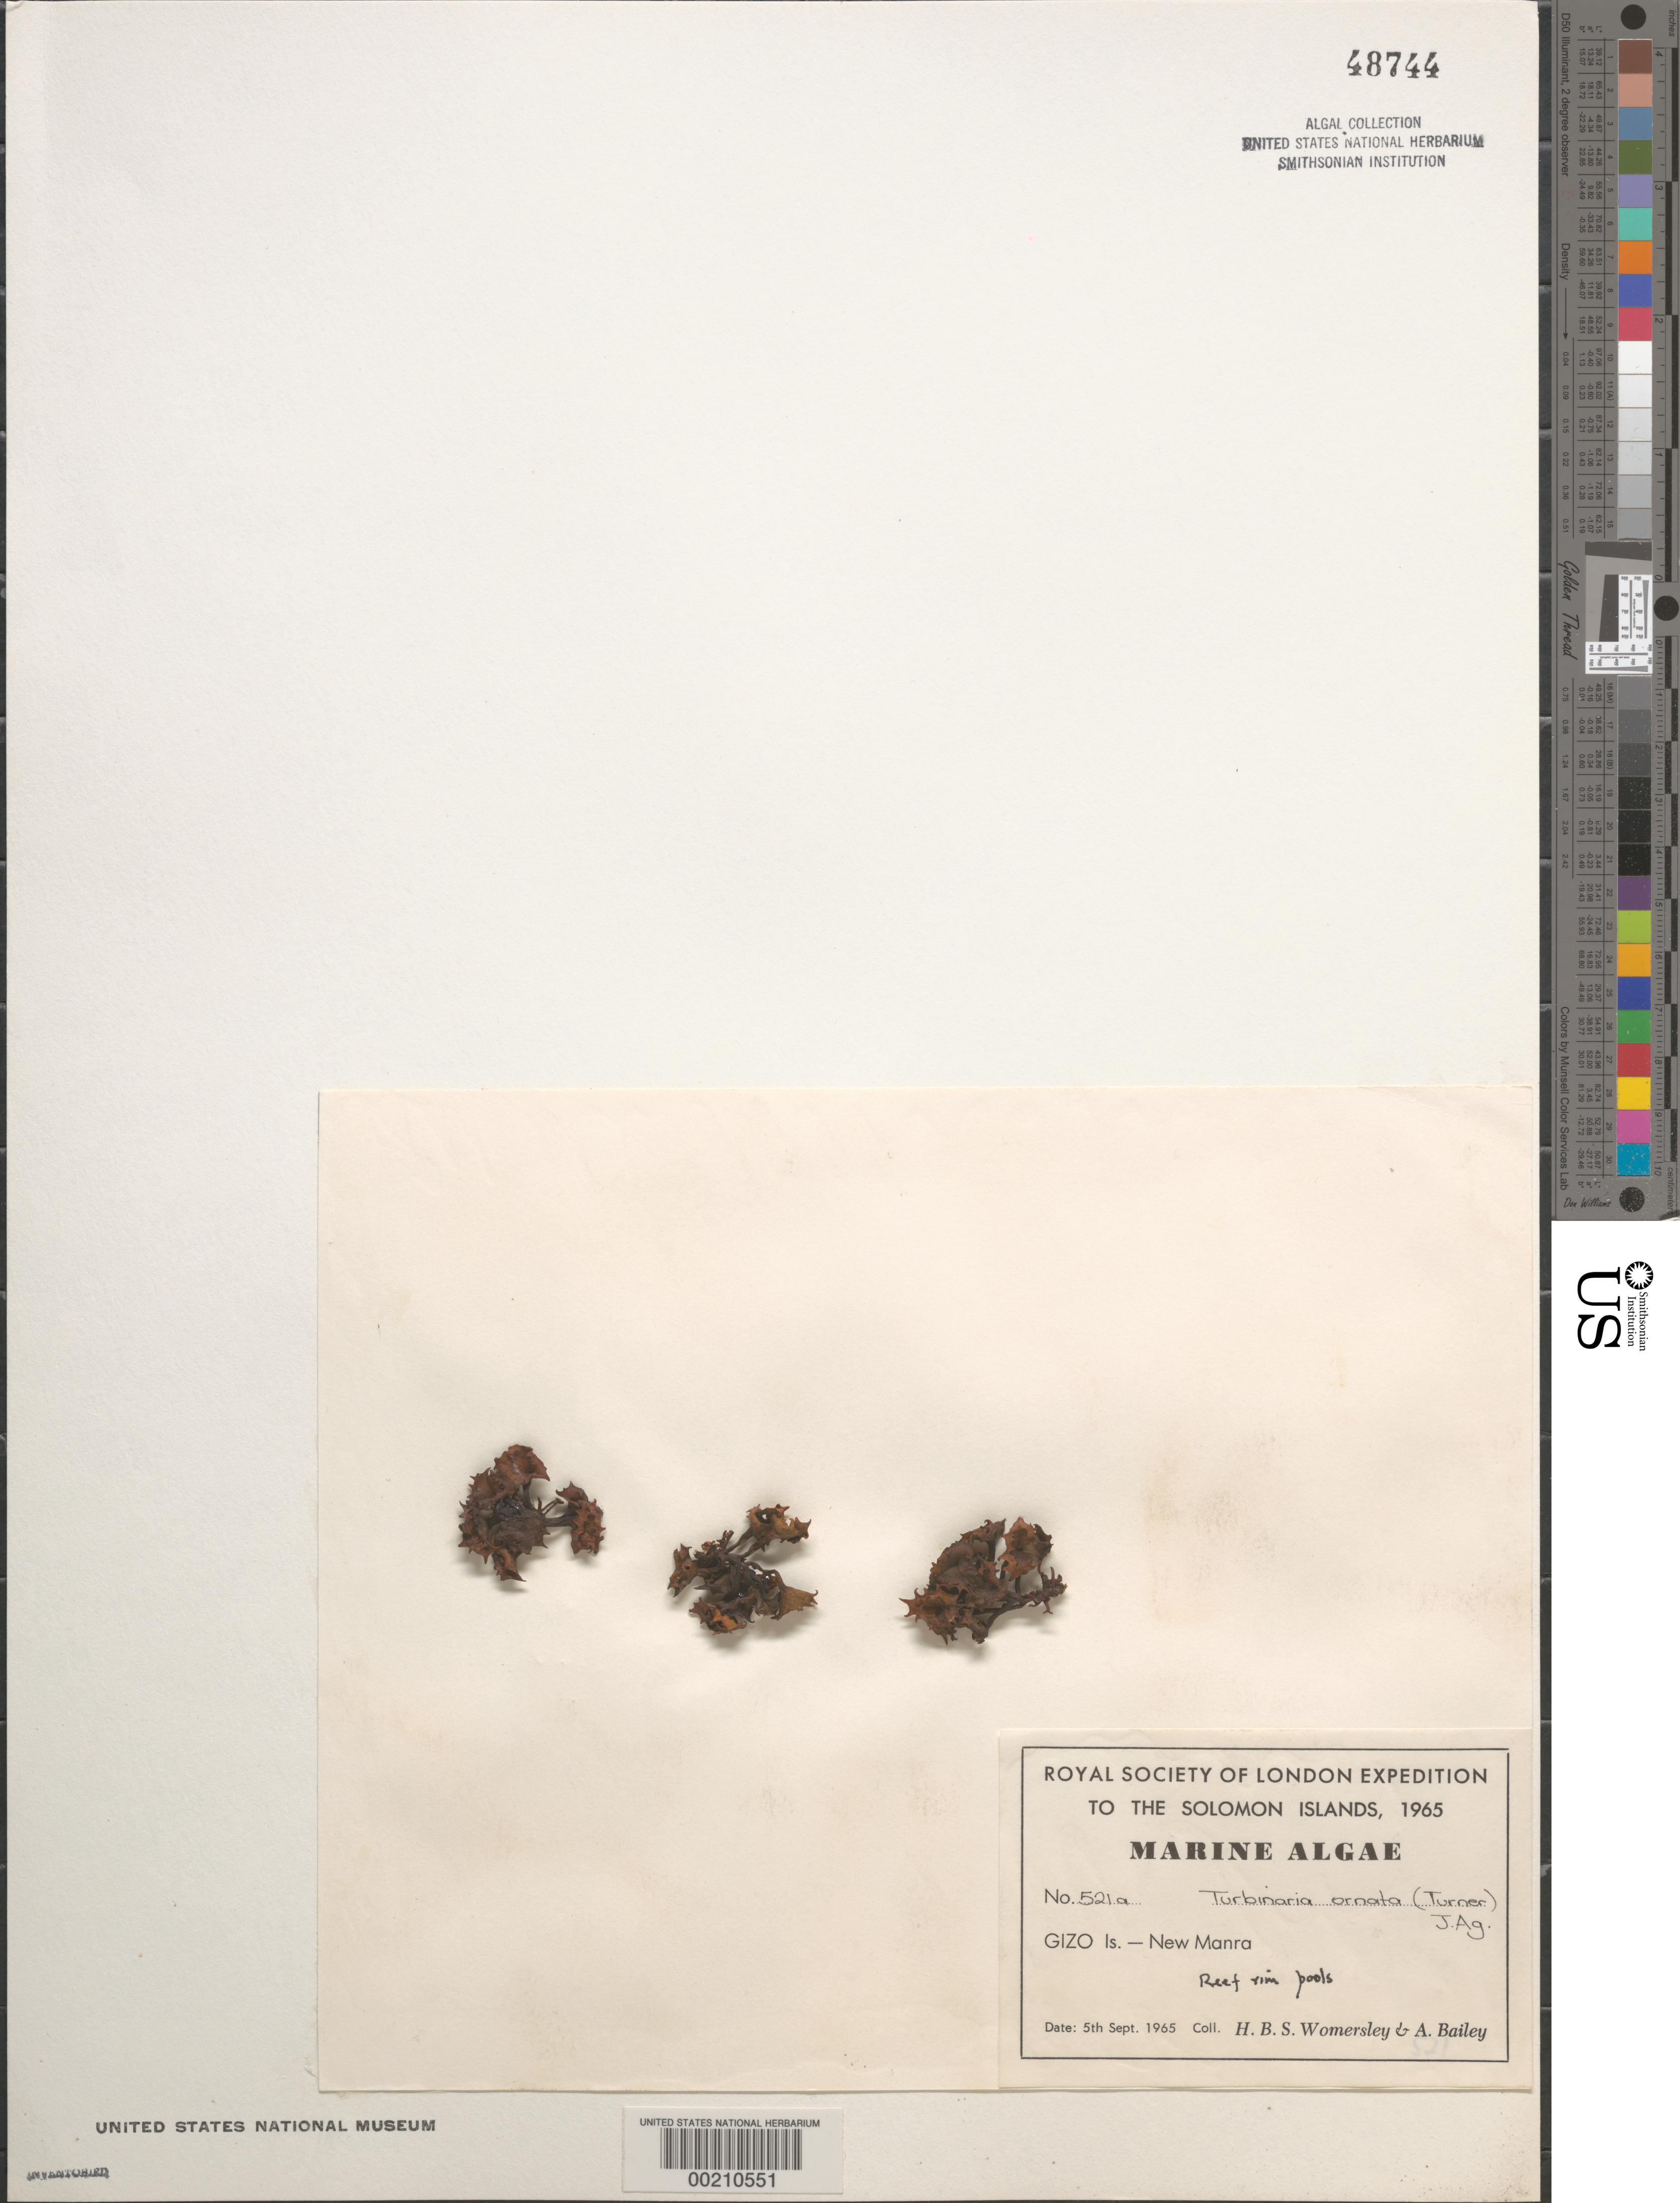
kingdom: Chromista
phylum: Ochrophyta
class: Phaeophyceae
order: Fucales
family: Sargassaceae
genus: Turbinaria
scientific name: Turbinaria ornata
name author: (Turner) J. Agardh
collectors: H. B. S. Womersley & A. Bailey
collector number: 521a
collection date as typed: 05 Sep 1965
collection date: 1965-09-05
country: Solomon Islands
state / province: Western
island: Ghizo [Gizo]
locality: New Manra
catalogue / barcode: US 48744